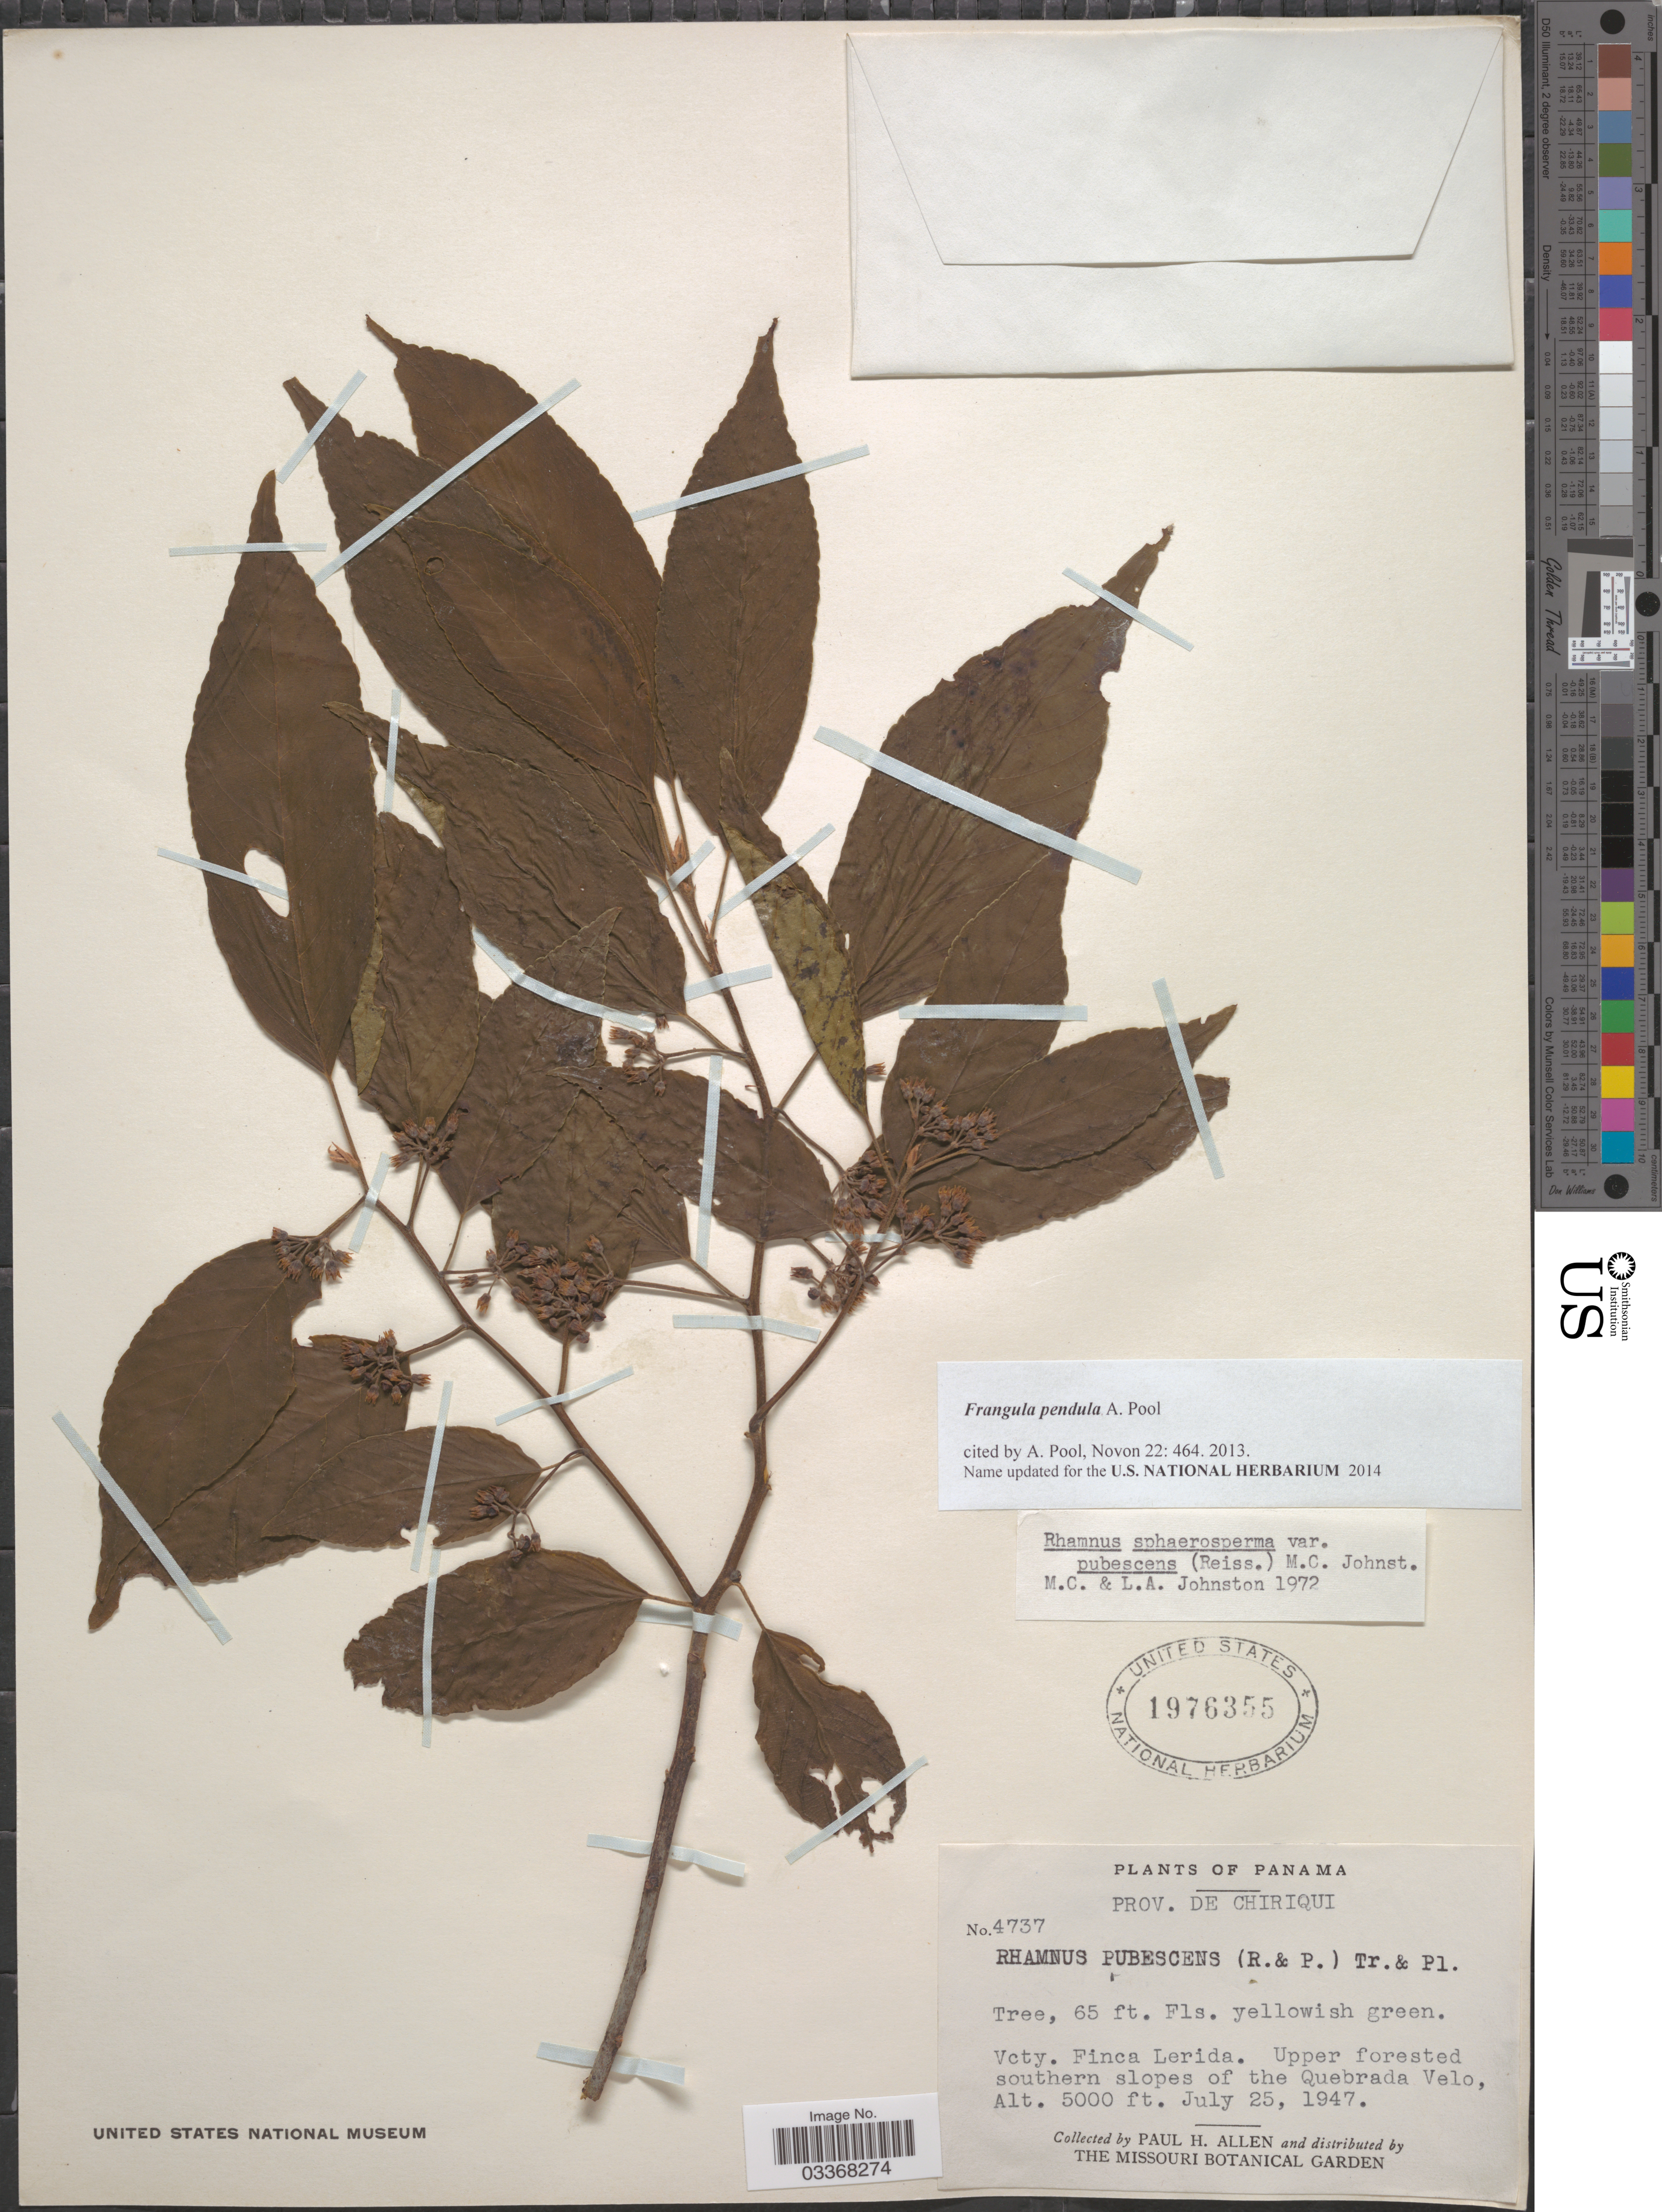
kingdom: Plantae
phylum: Tracheophyta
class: Magnoliopsida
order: Rosales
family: Rhamnaceae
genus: Frangula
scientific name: Frangula pendula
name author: A. Pool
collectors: P. H. Allen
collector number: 4737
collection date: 1947-07-25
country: Panama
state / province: Chiriqui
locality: Vcty. Finca Lerida. Upper forested southern slopes of the Quebrada Velo.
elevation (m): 1524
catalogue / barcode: US 1976355